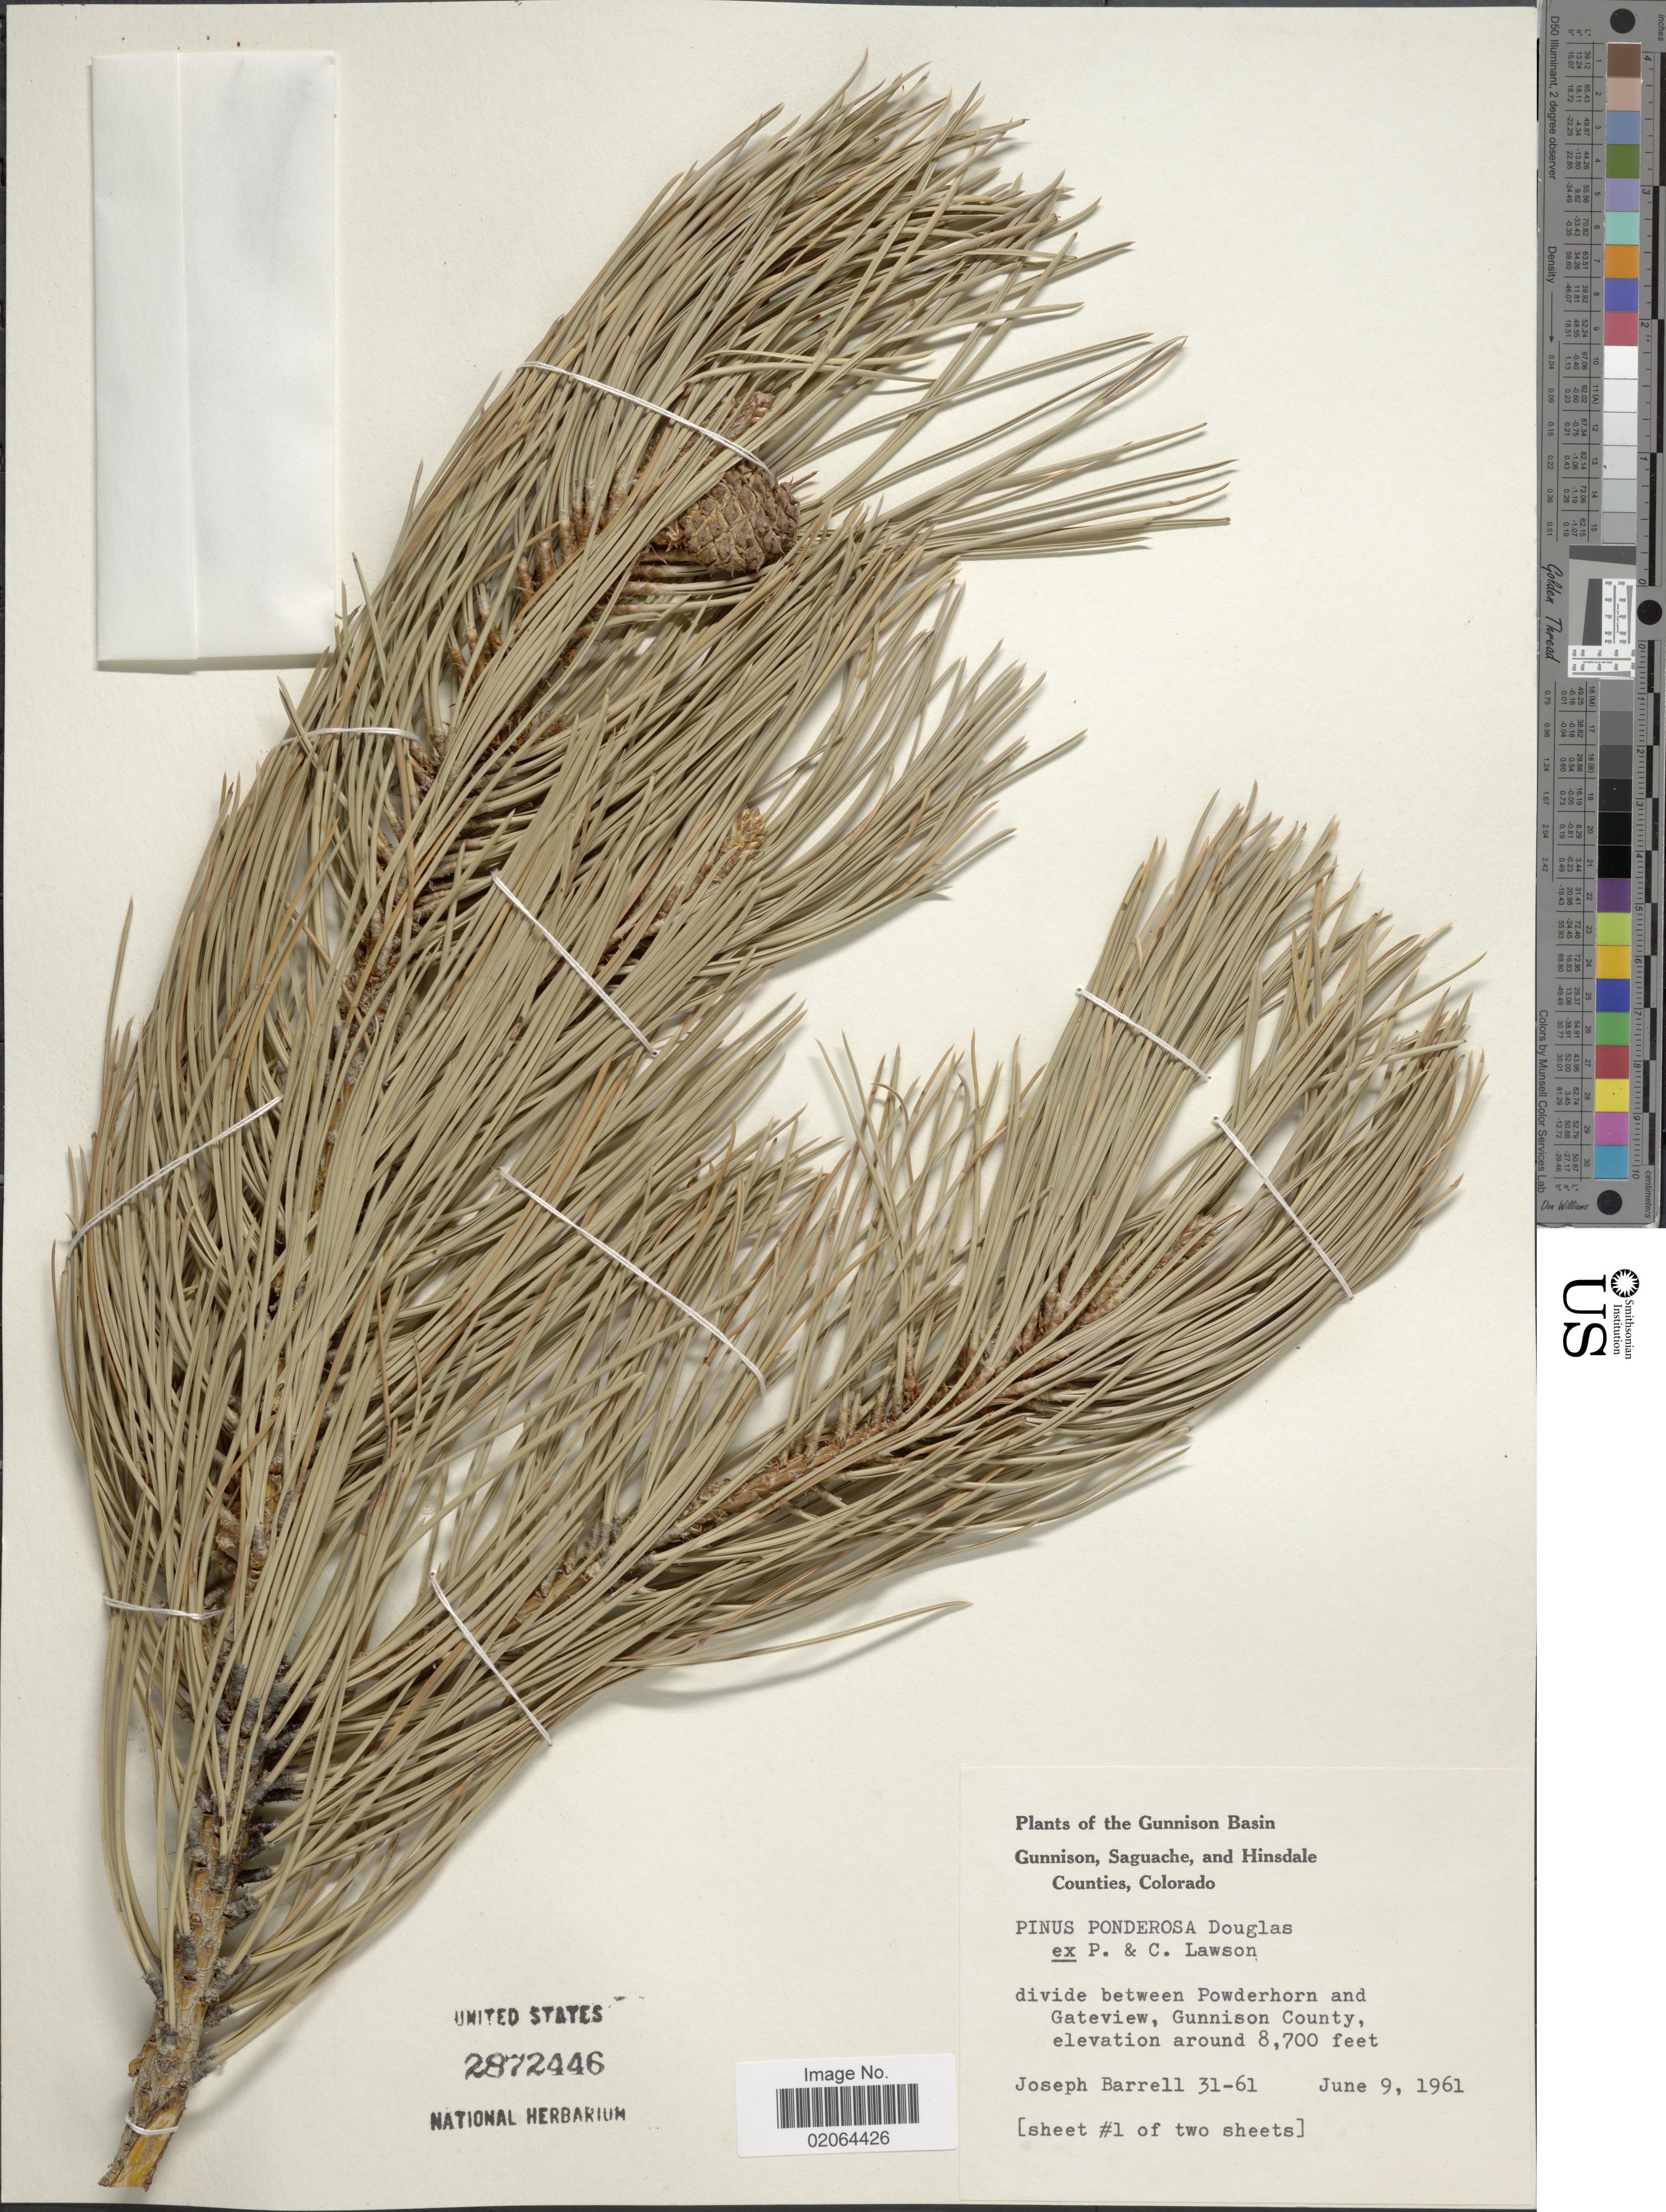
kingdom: Plantae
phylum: Tracheophyta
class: Pinopsida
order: Pinales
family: Pinaceae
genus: Pinus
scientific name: Pinus ponderosa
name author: Douglas ex C. Lawson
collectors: J. Barrell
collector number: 31-61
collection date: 1961-06-09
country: United States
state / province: Colorado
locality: Gunnison, saguache, and Hindsdale Counties, Colorado. divide between Powderhorn and Gateview, Gunnison County.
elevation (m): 2652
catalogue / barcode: US 2872446